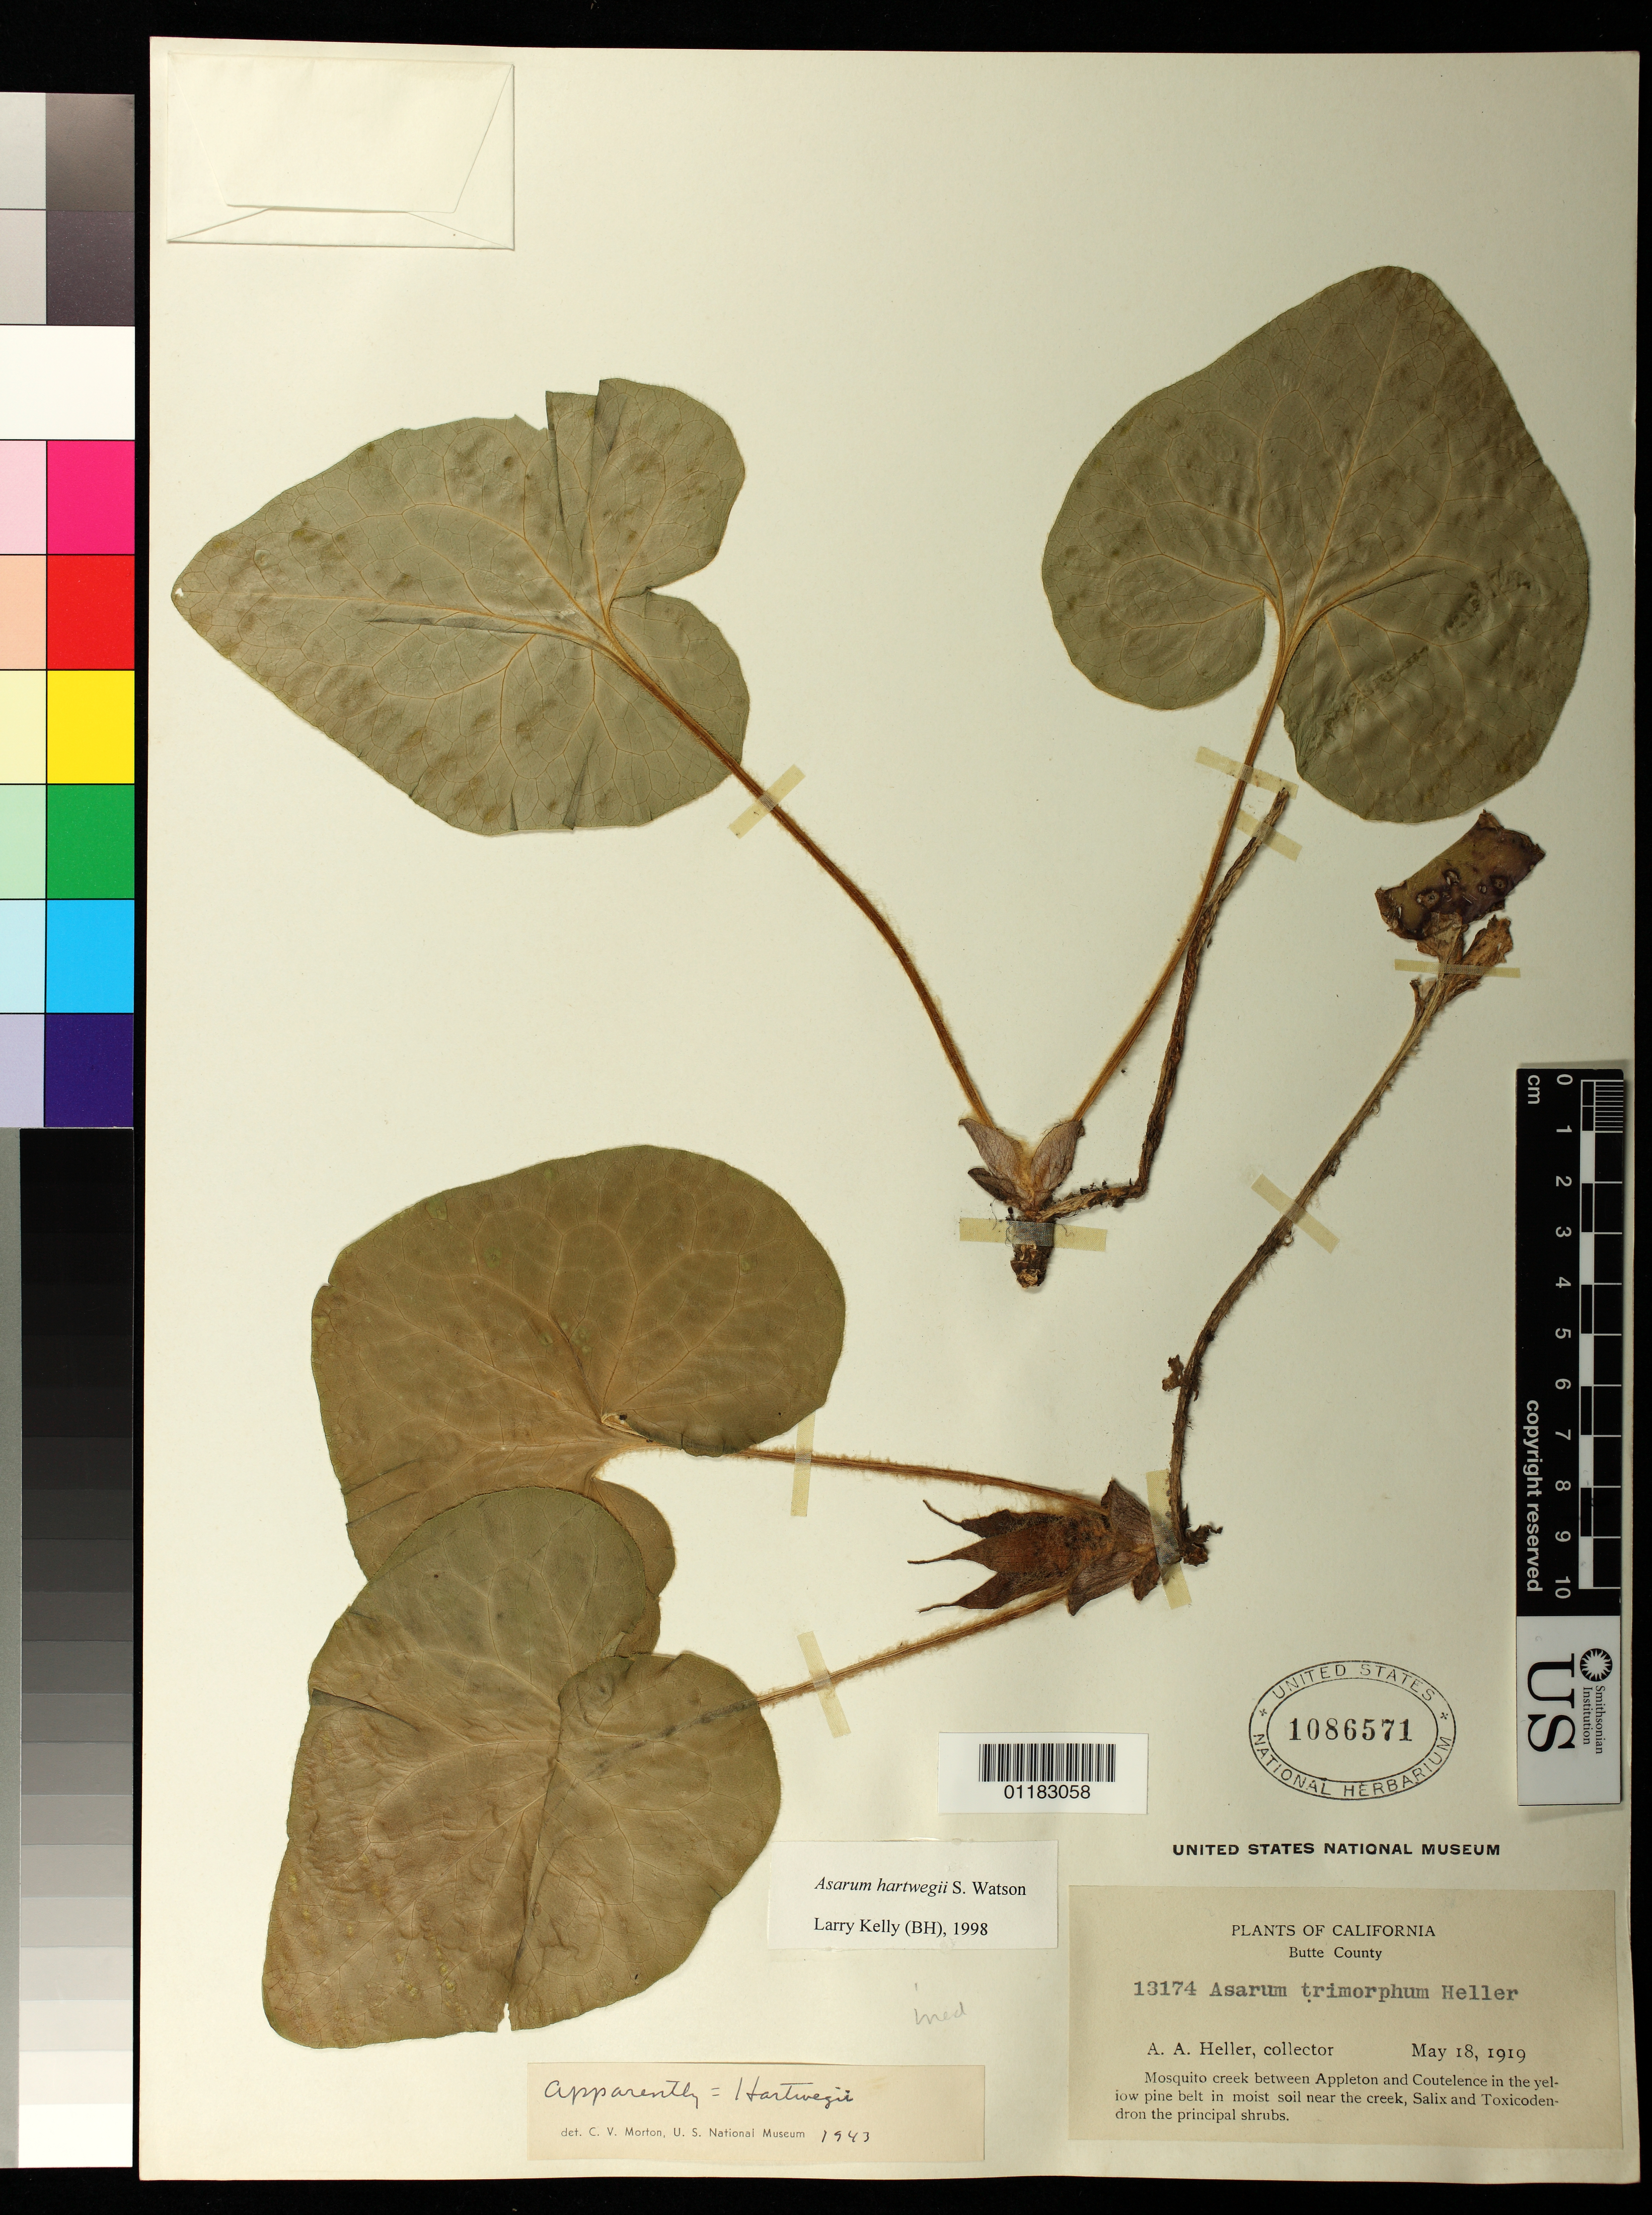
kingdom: Plantae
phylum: Tracheophyta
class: Magnoliopsida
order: Piperales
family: Aristolochiaceae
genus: Asarum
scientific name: Asarum hartwegii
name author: S. Watson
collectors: A. A. Heller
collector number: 13174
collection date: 1919-05-18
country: United States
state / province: California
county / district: Butte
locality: Butte County, Mosquito creek between Appleton and Coutelence in the yellow pine belt in moist soil near the creek, Salix and Toxicodendron the principal shrubs.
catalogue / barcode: US 1086571